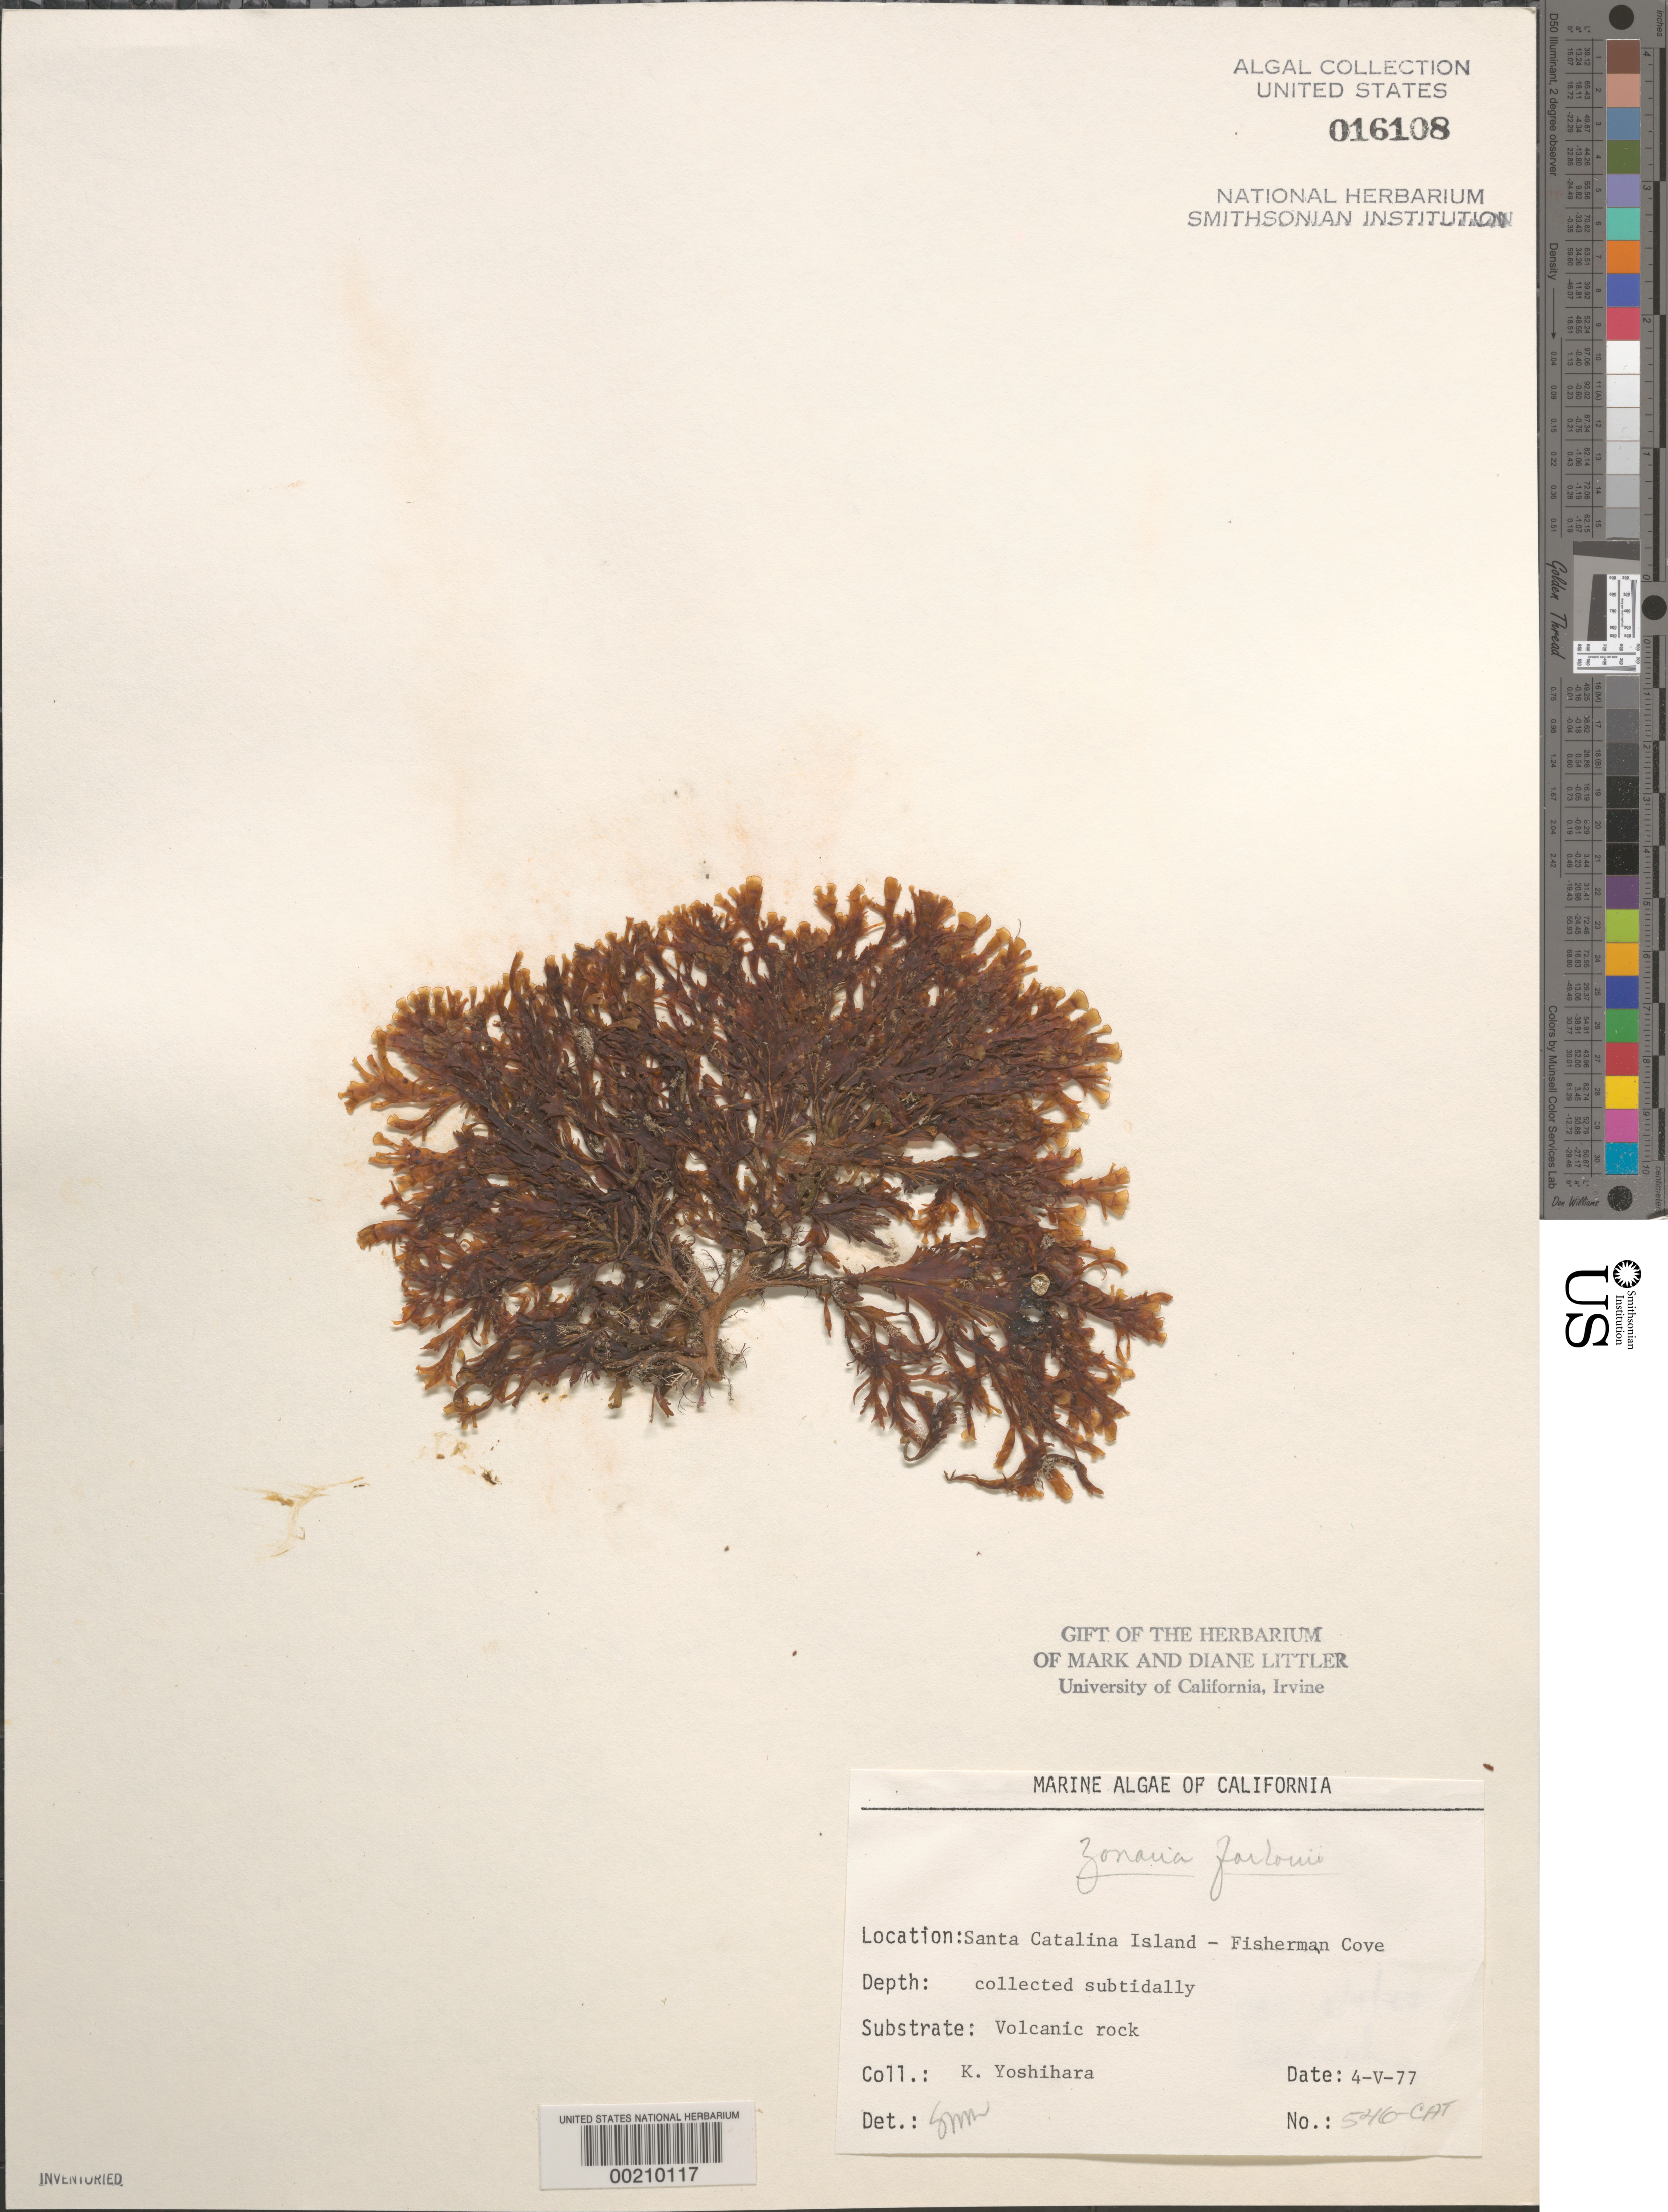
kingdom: Chromista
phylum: Ochrophyta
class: Phaeophyceae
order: Dictyotales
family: Dictyotaceae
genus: Zonaria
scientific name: Zonaria farlowii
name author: Setch. & N.L. Gardner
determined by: Murray, S. N.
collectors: K. Yoshihara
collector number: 546-cat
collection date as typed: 04 May 1977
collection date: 1977-05-04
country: United States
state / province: California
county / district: Los Angeles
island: Santa Catalina Island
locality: Fishermen Cove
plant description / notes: BLM-SOCALBIGHT Rocky Intertidal Survey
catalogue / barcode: US 16108